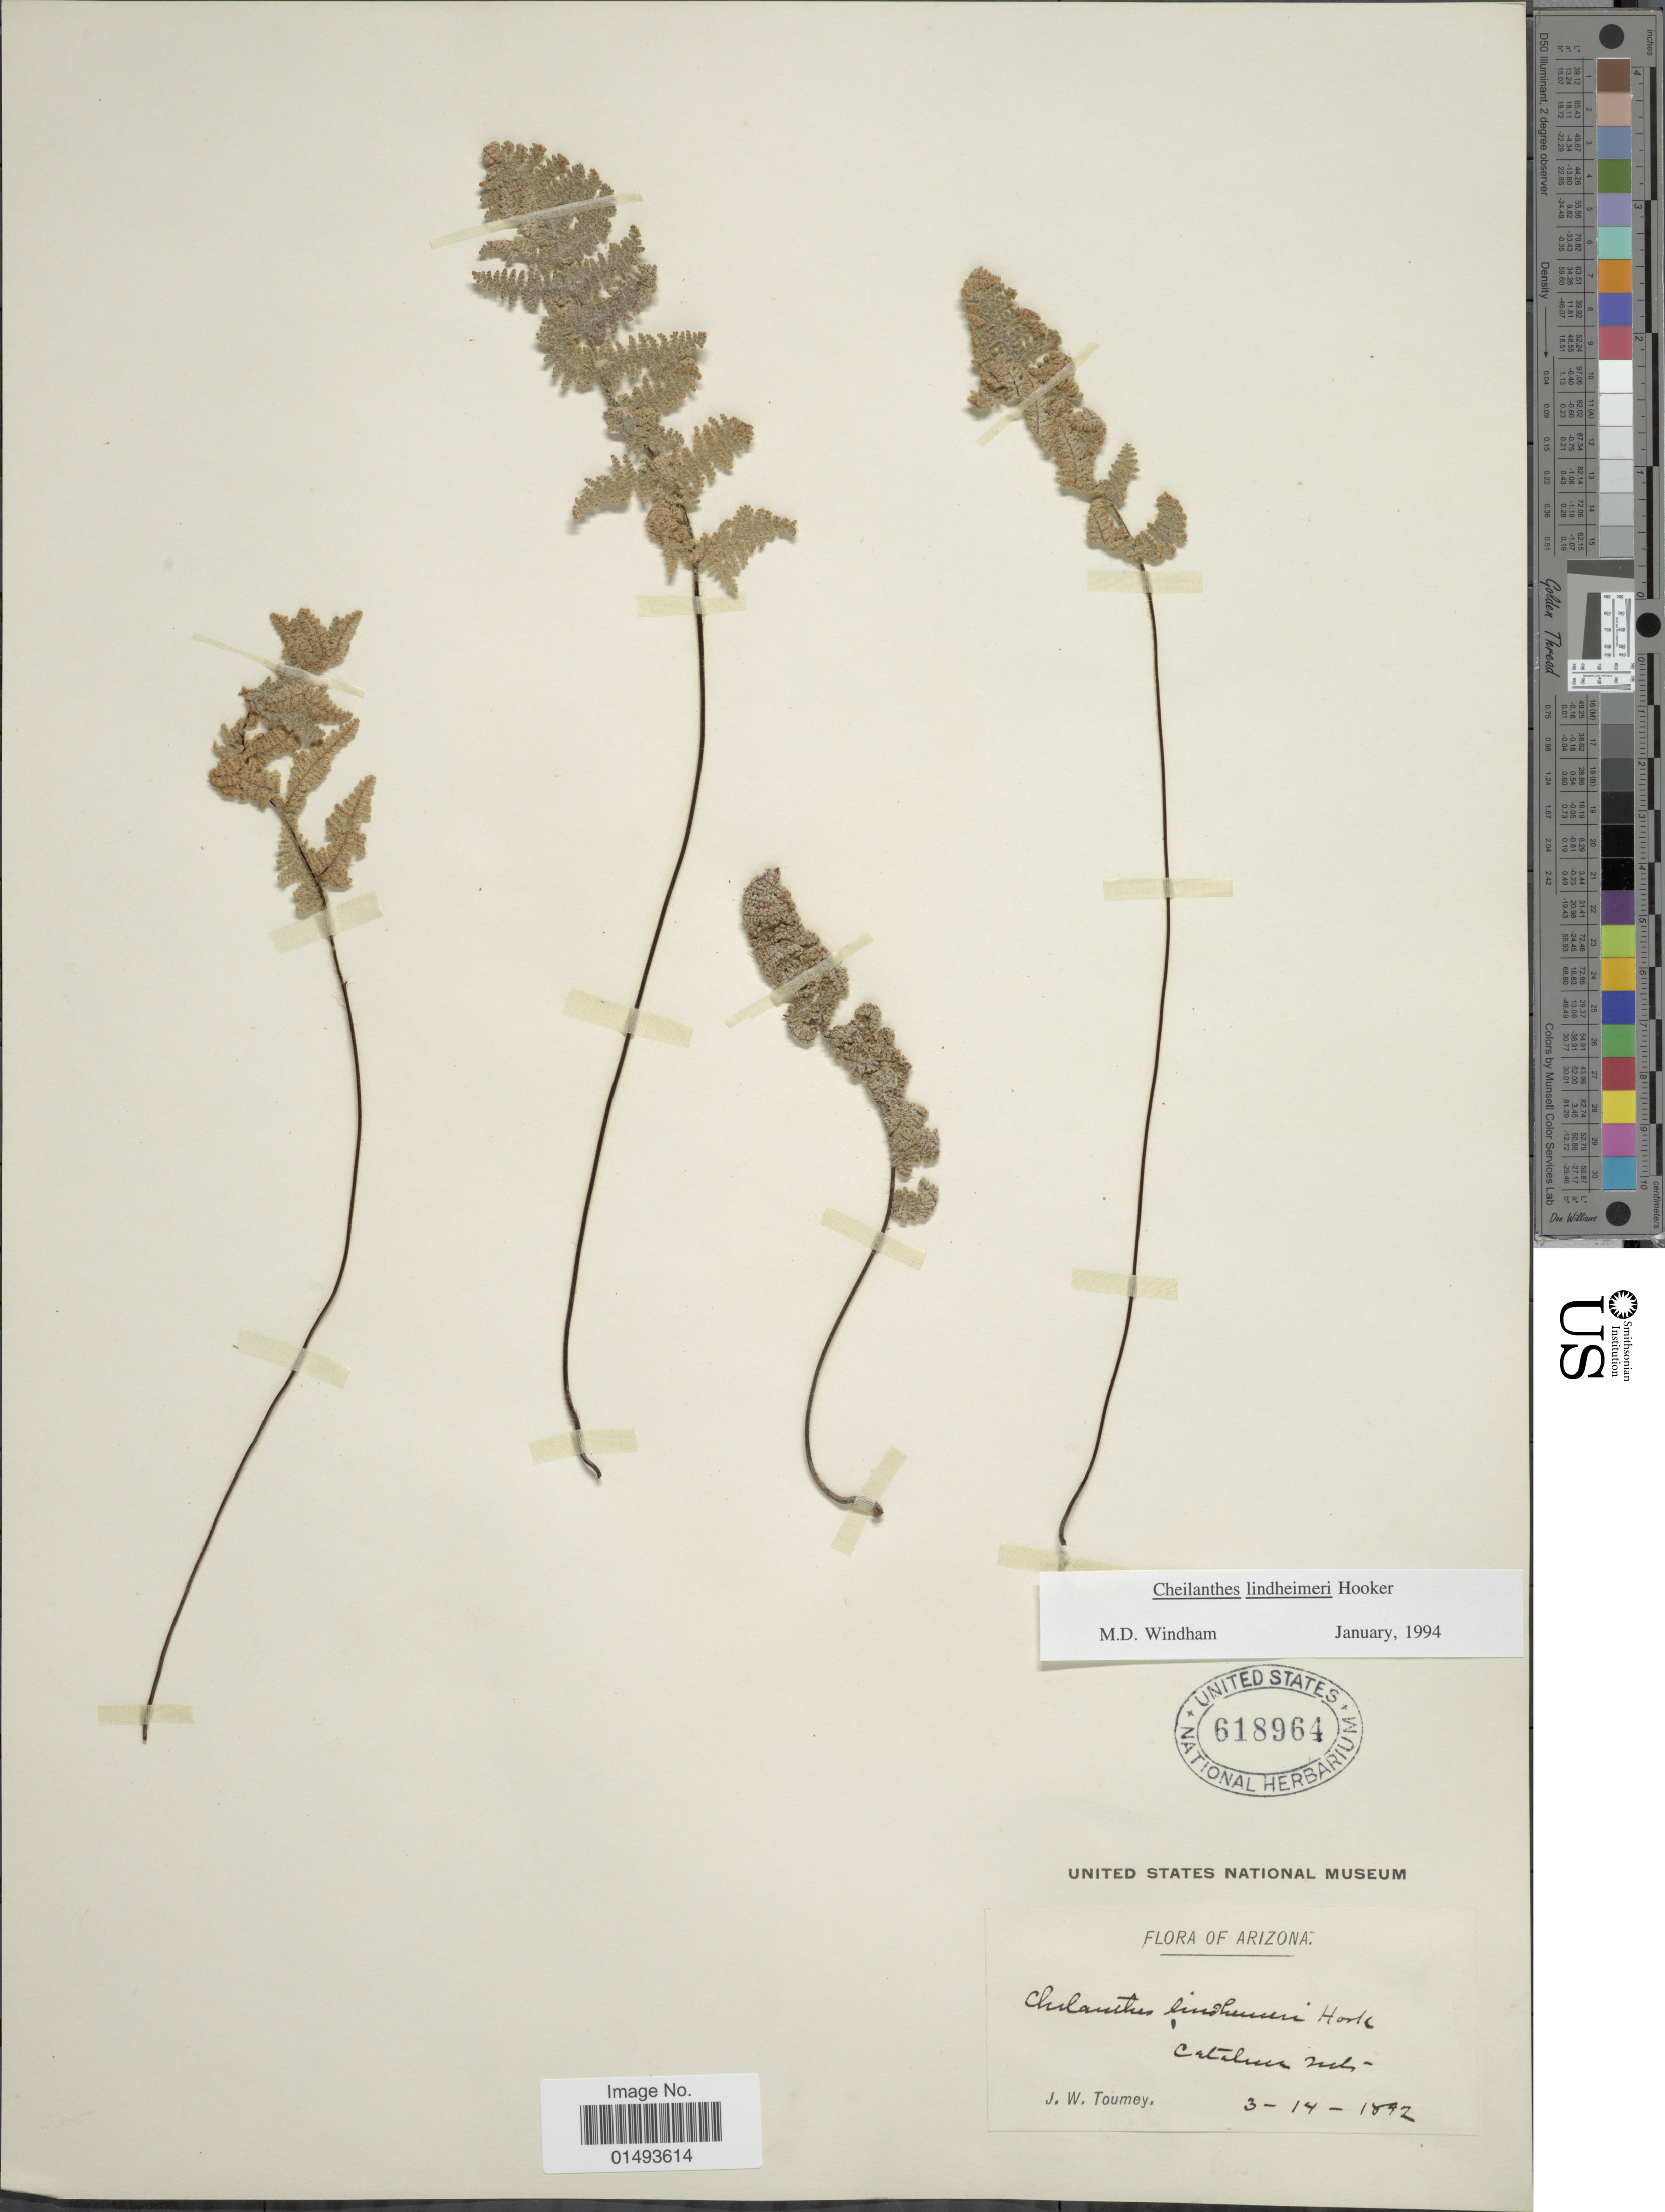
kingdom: Plantae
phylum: Tracheophyta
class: Polypodiopsida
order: Polypodiales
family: Pteridaceae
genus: Myriopteris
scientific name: Myriopteris lindheimeri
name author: (Hook.) J. Sm.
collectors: J. W. Toumey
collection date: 1892-03-14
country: United States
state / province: Arizona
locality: Plants of Arizona, Catalina Mts.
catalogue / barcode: US 618964